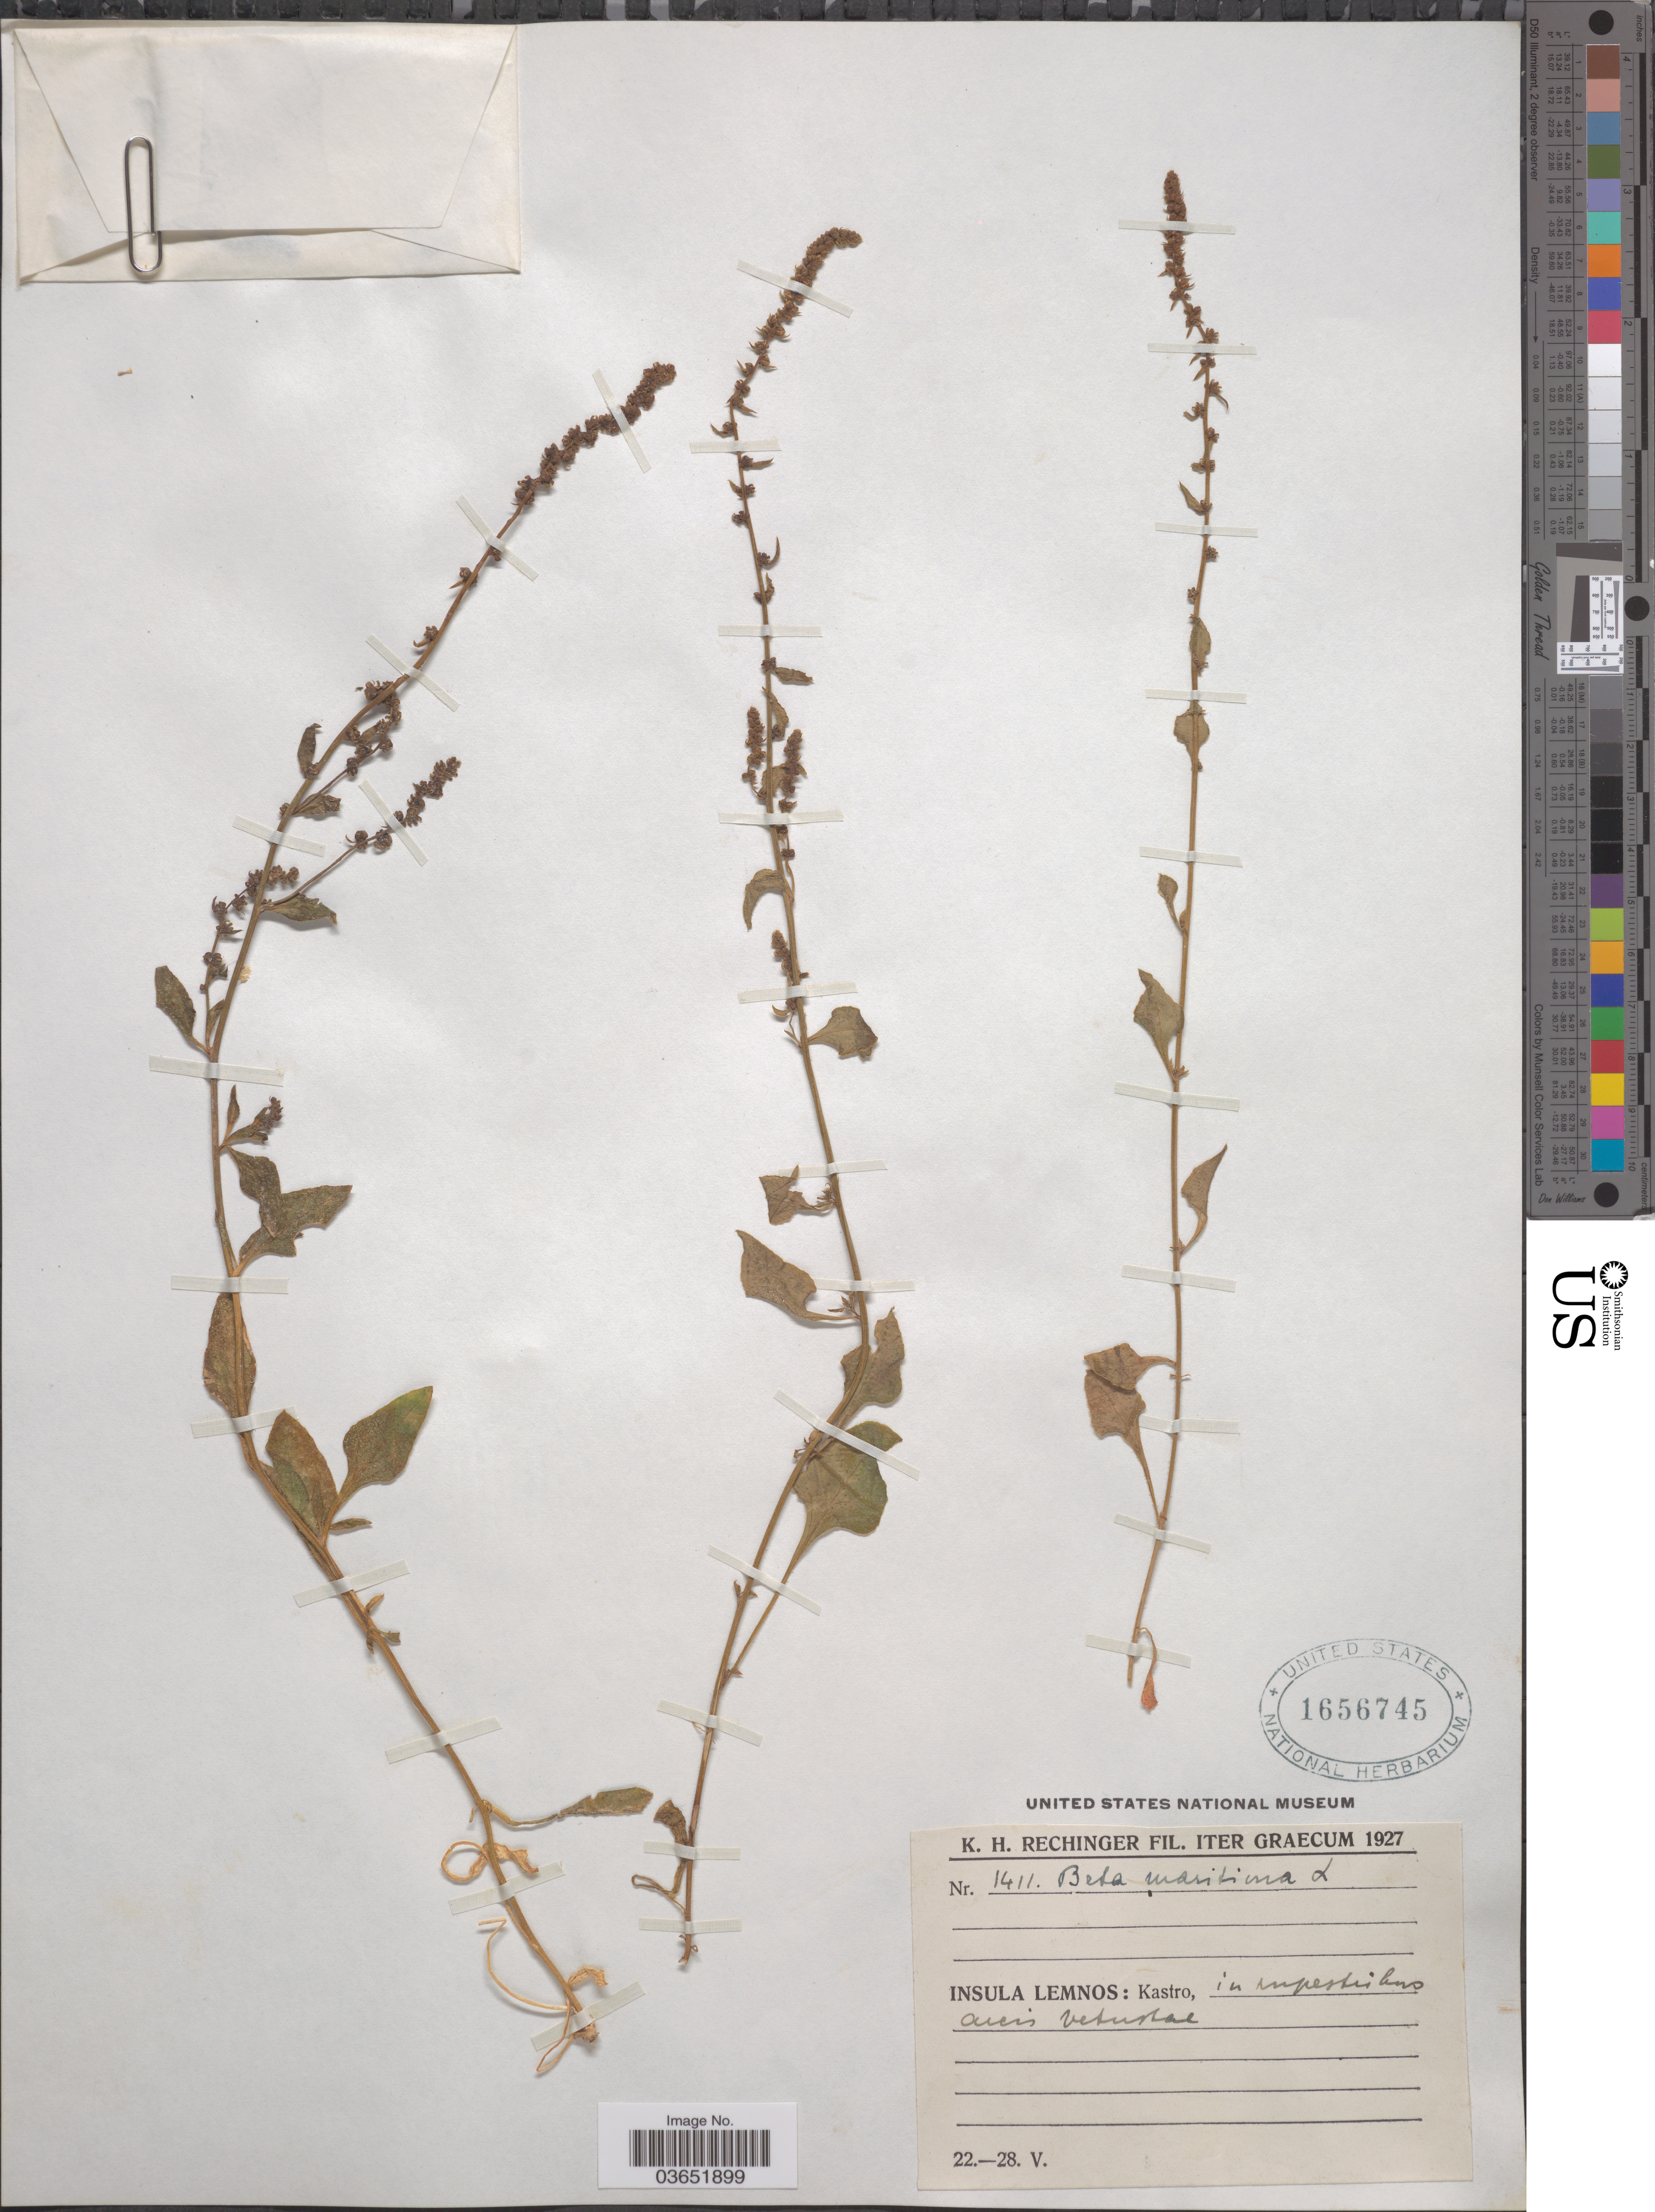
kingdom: Plantae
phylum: Tracheophyta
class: Magnoliopsida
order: Caryophyllales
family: Amaranthaceae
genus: Beta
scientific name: Beta maritima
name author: L.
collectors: K. H. Rechinger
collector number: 1411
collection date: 1927-05-22/1927-05-28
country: Greece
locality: Iter Graecum. Insula Lemnos: Kastro.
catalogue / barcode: US 1656745